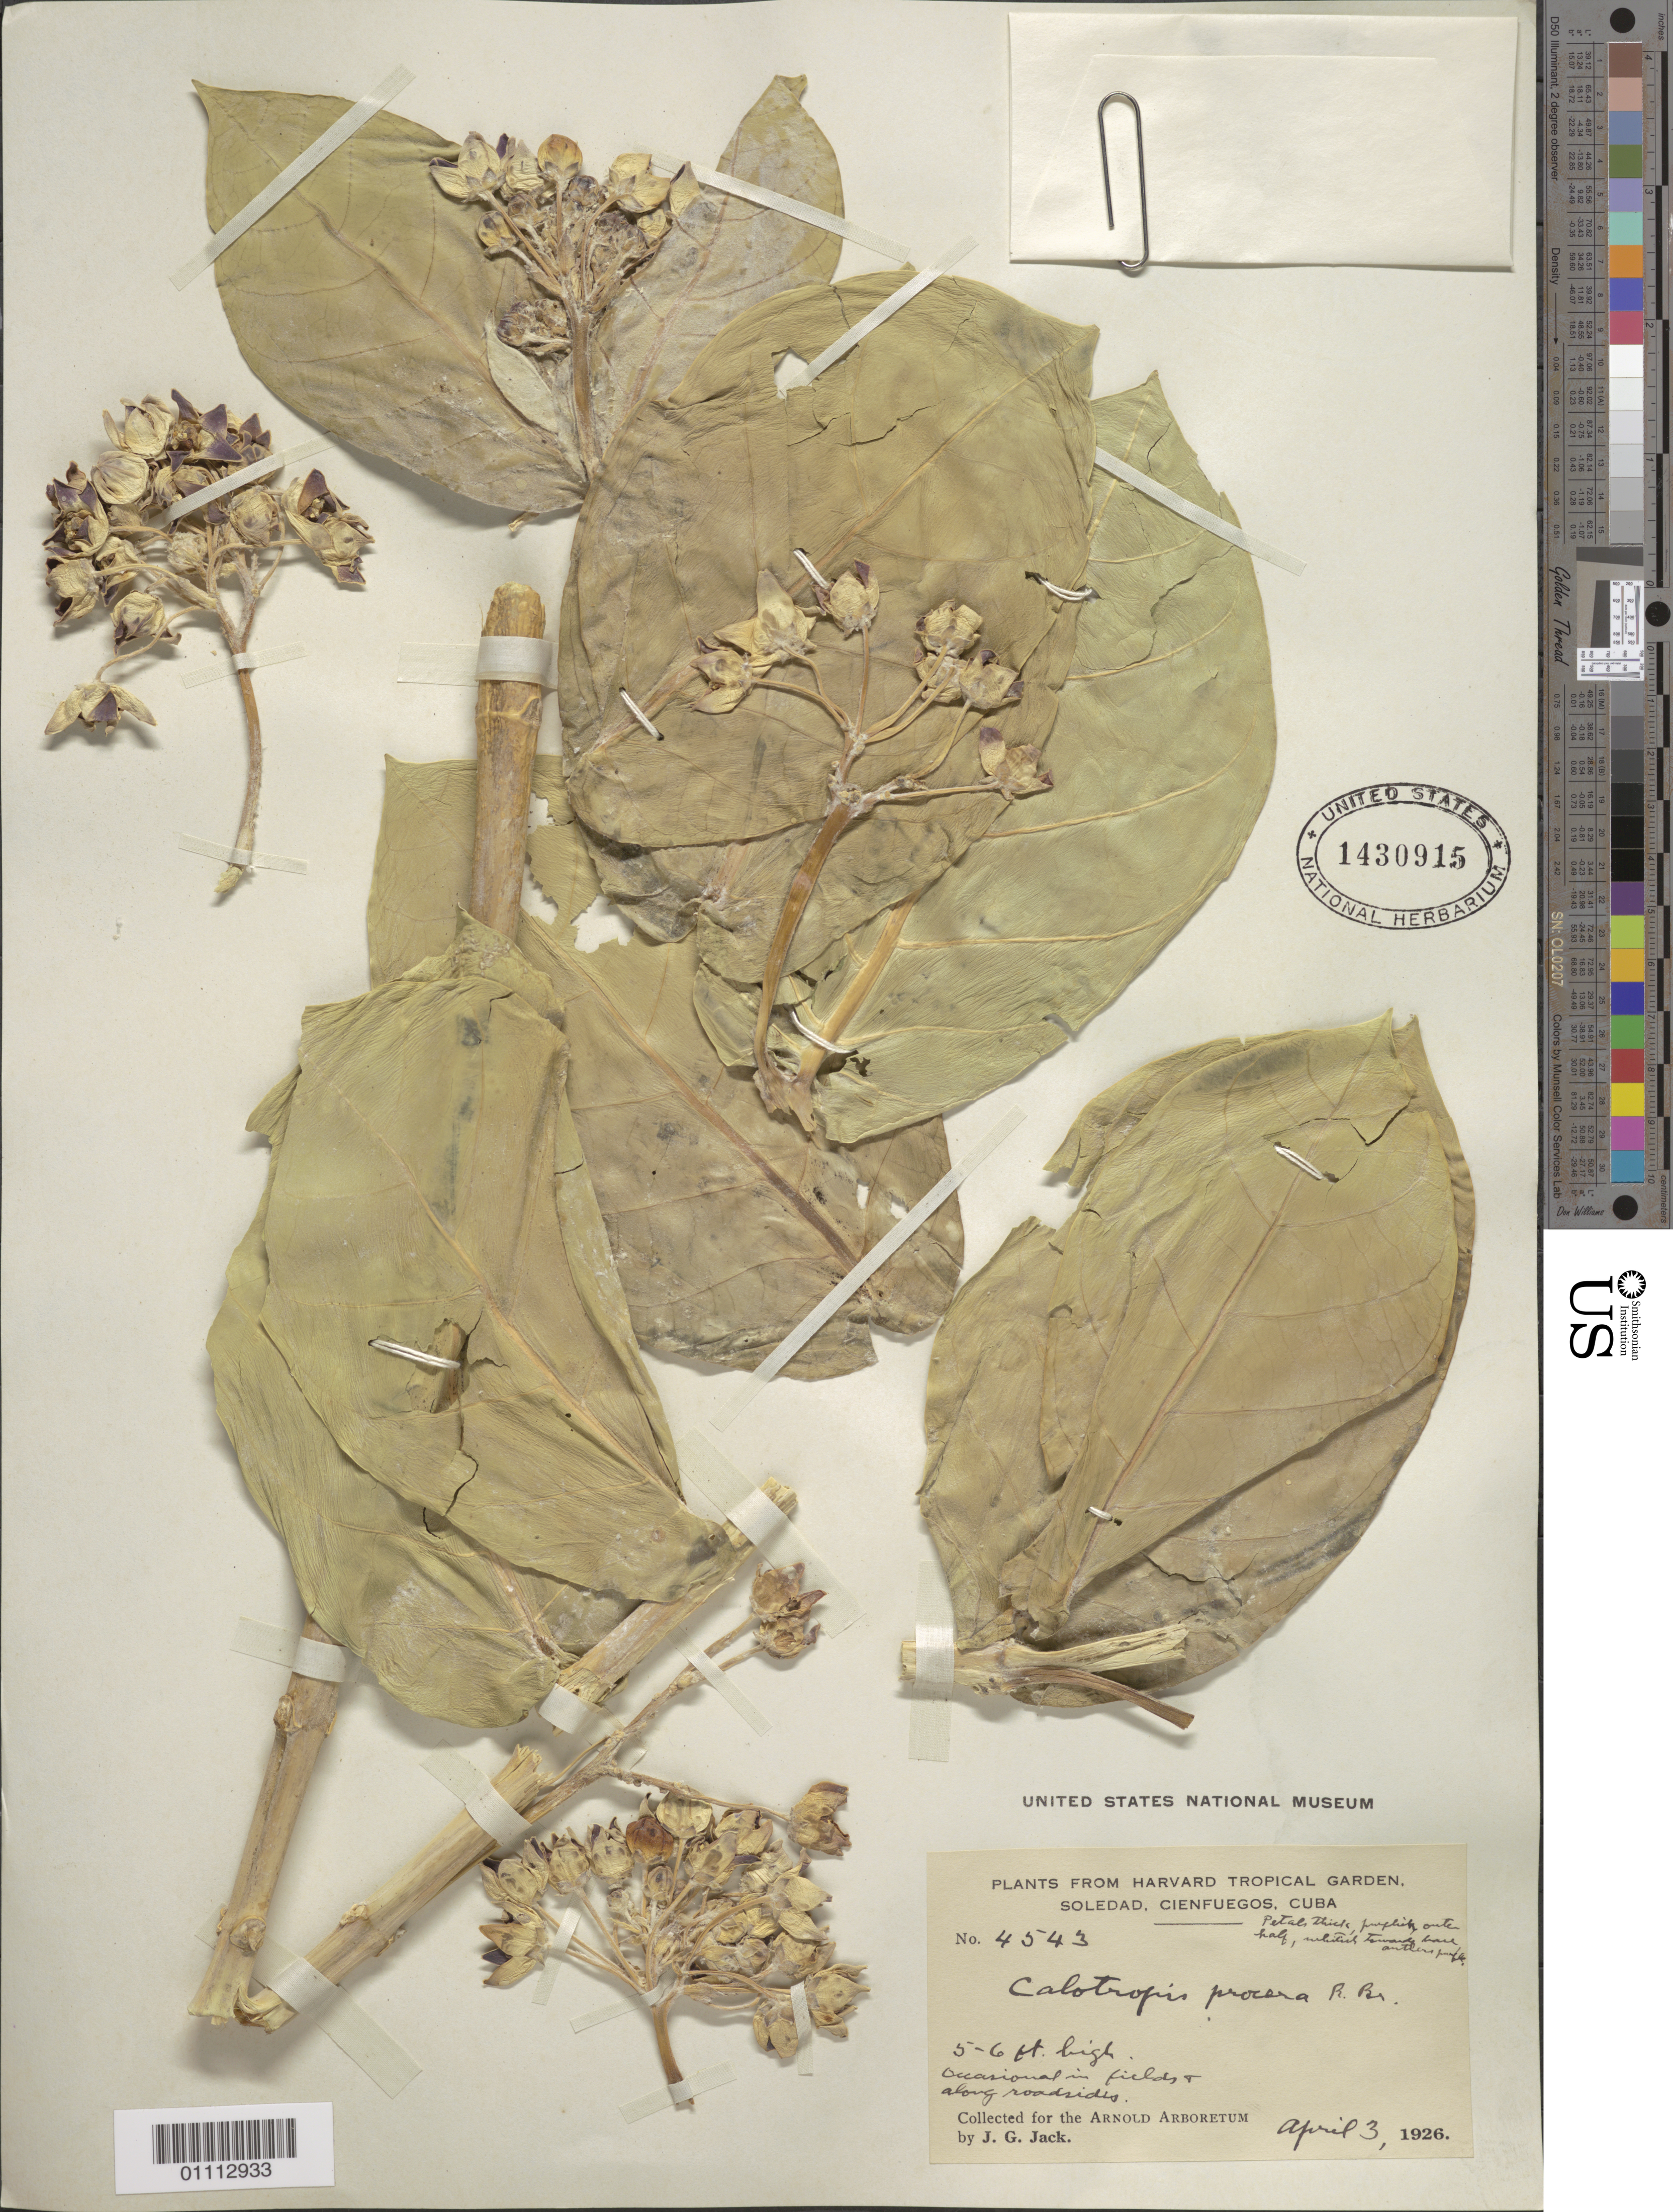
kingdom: Plantae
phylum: Tracheophyta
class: Magnoliopsida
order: Gentianales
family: Apocynaceae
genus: Calotropis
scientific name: Calotropis procera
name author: (Aiton) W.T. Aiton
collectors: J. G. Jack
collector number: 4543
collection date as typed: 03 Apr 1926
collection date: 1926-04-03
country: Cuba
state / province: Cienfuegos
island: Cuba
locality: Soledad Occasional in fields and along roadsides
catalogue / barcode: US 1430915